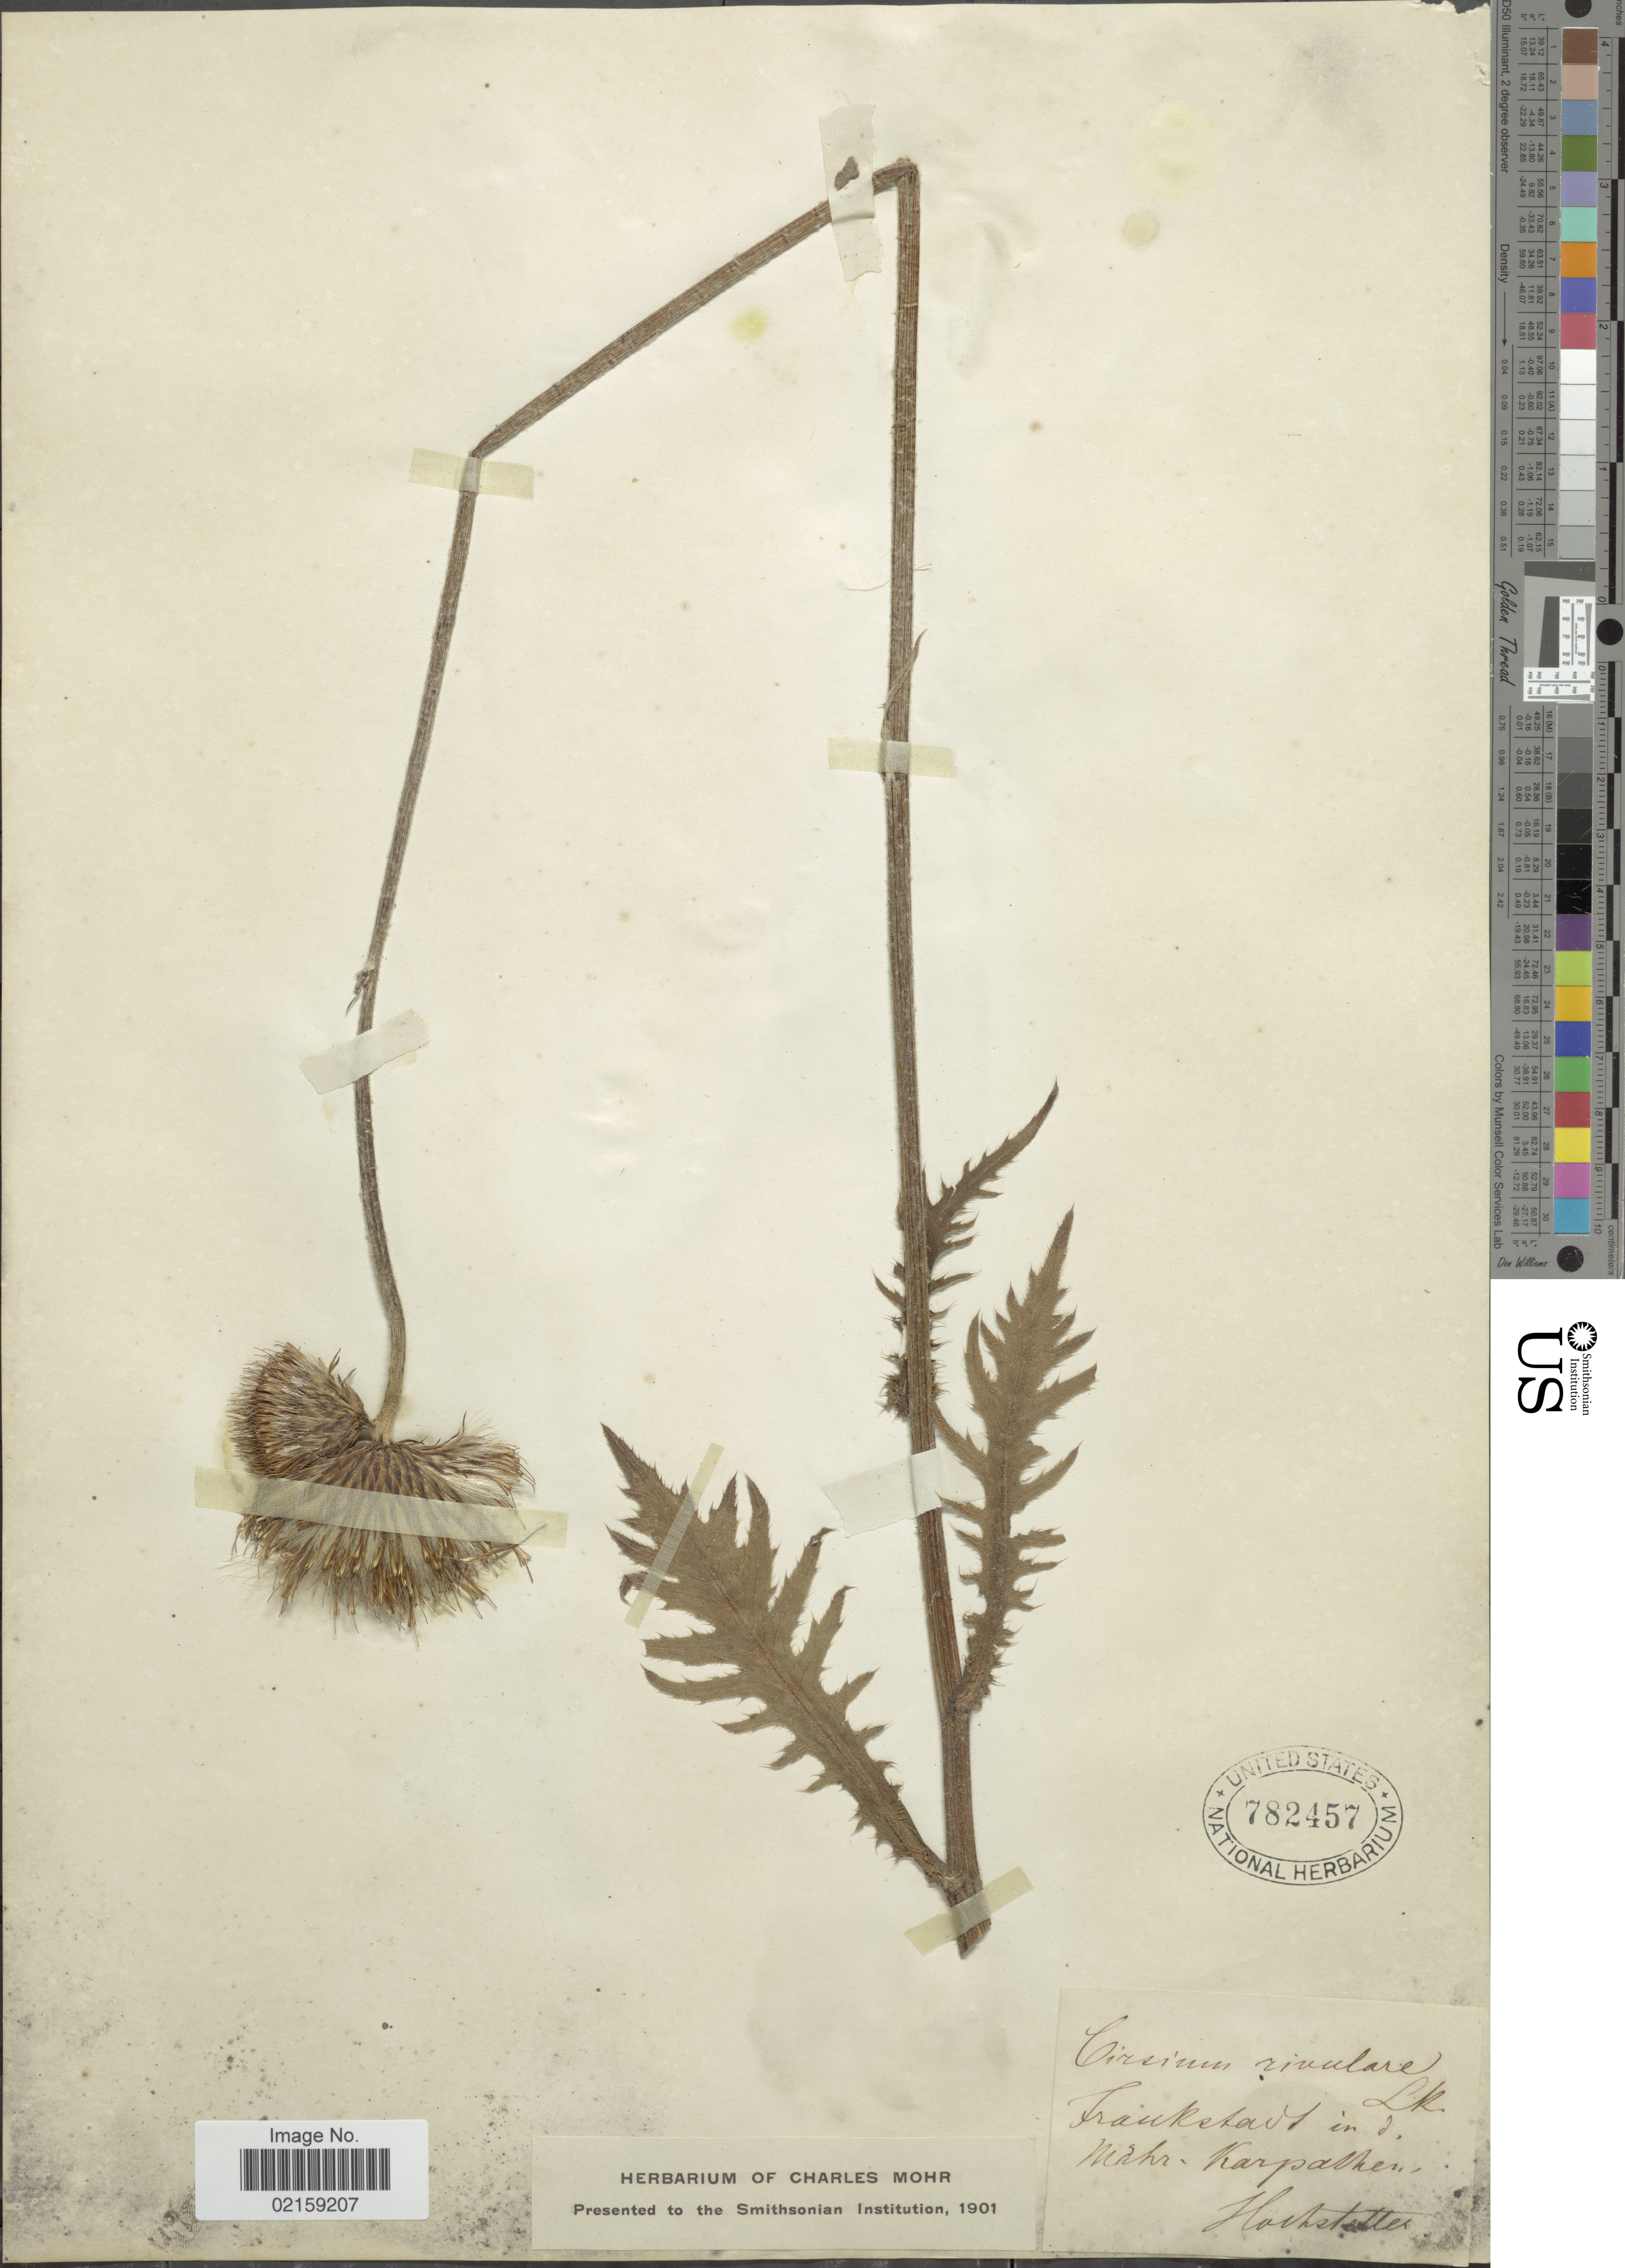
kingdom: Plantae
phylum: Tracheophyta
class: Magnoliopsida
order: Asterales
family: Asteraceae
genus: Cirsium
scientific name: Cirsium rivulare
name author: (Jacq.) All.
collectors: -. Hochstetter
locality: Frankstadt in d . Mahr. Karpalken [interpreted]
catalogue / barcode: US 782457